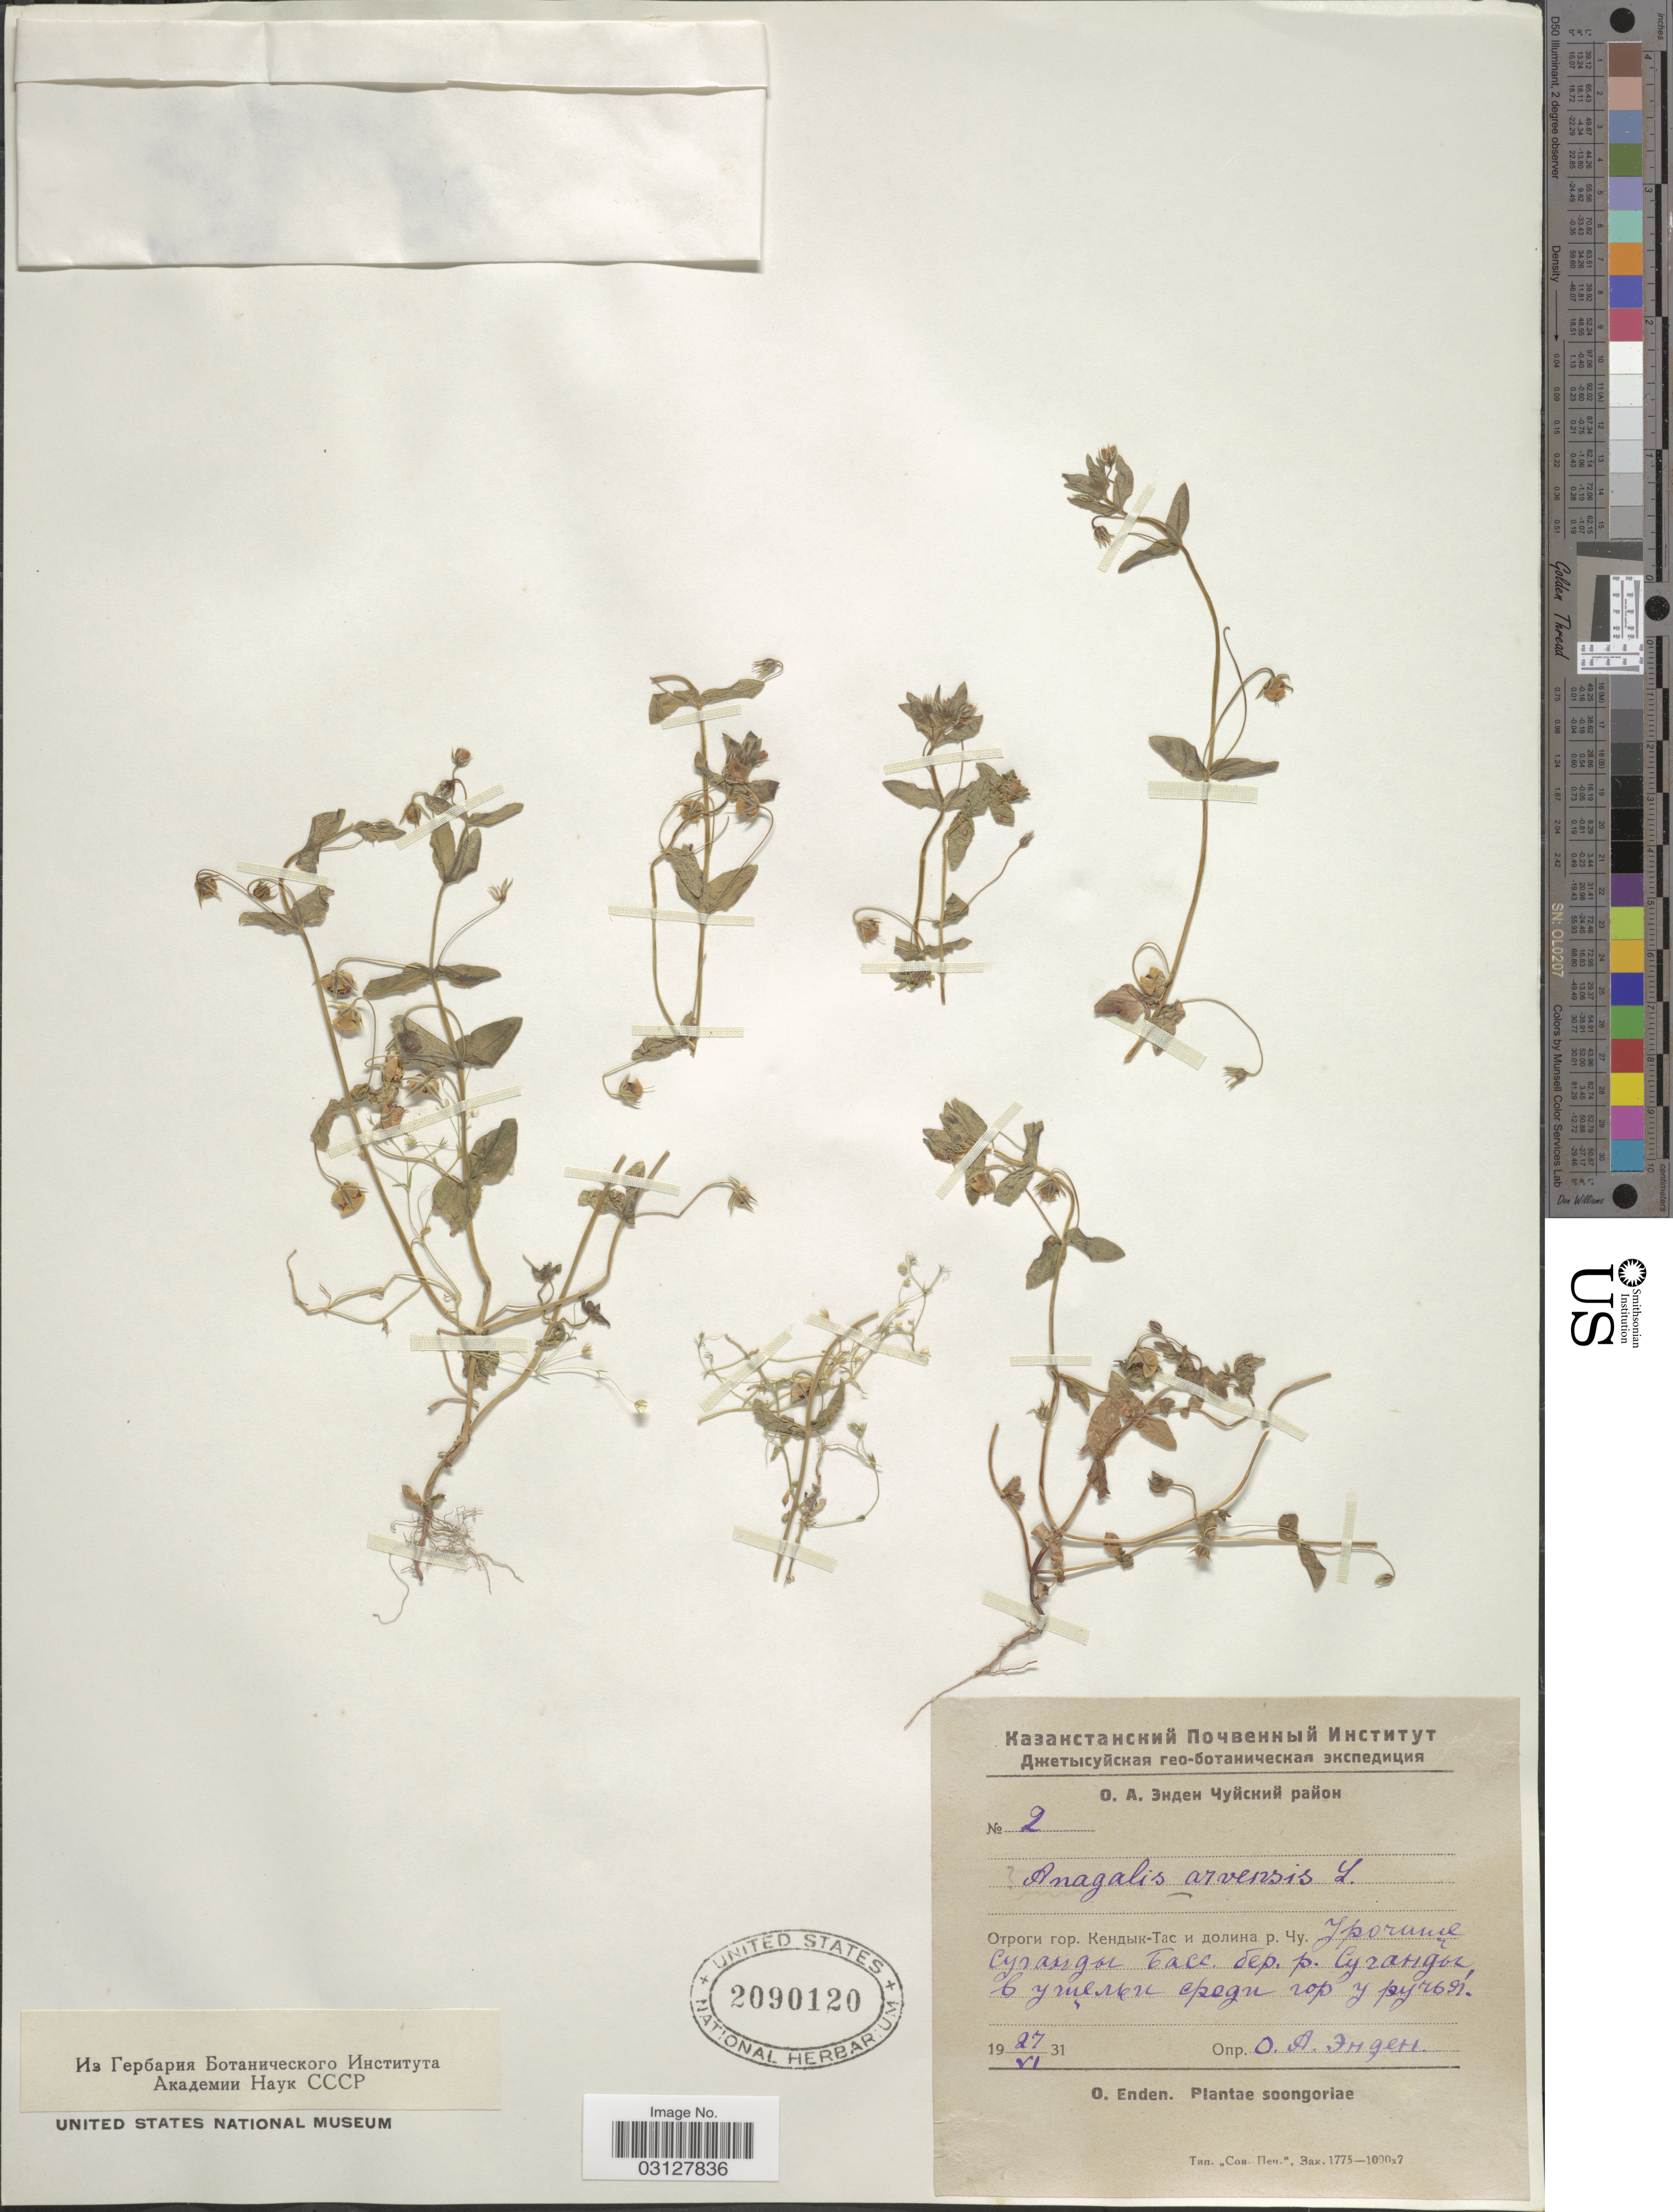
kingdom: Plantae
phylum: Tracheophyta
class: Magnoliopsida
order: Ericales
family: Primulaceae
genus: Anagallis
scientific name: Anagallis arvensis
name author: L.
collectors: O. Enden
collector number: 2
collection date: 1931-06-27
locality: X. Soongoariae.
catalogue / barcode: US 2090120